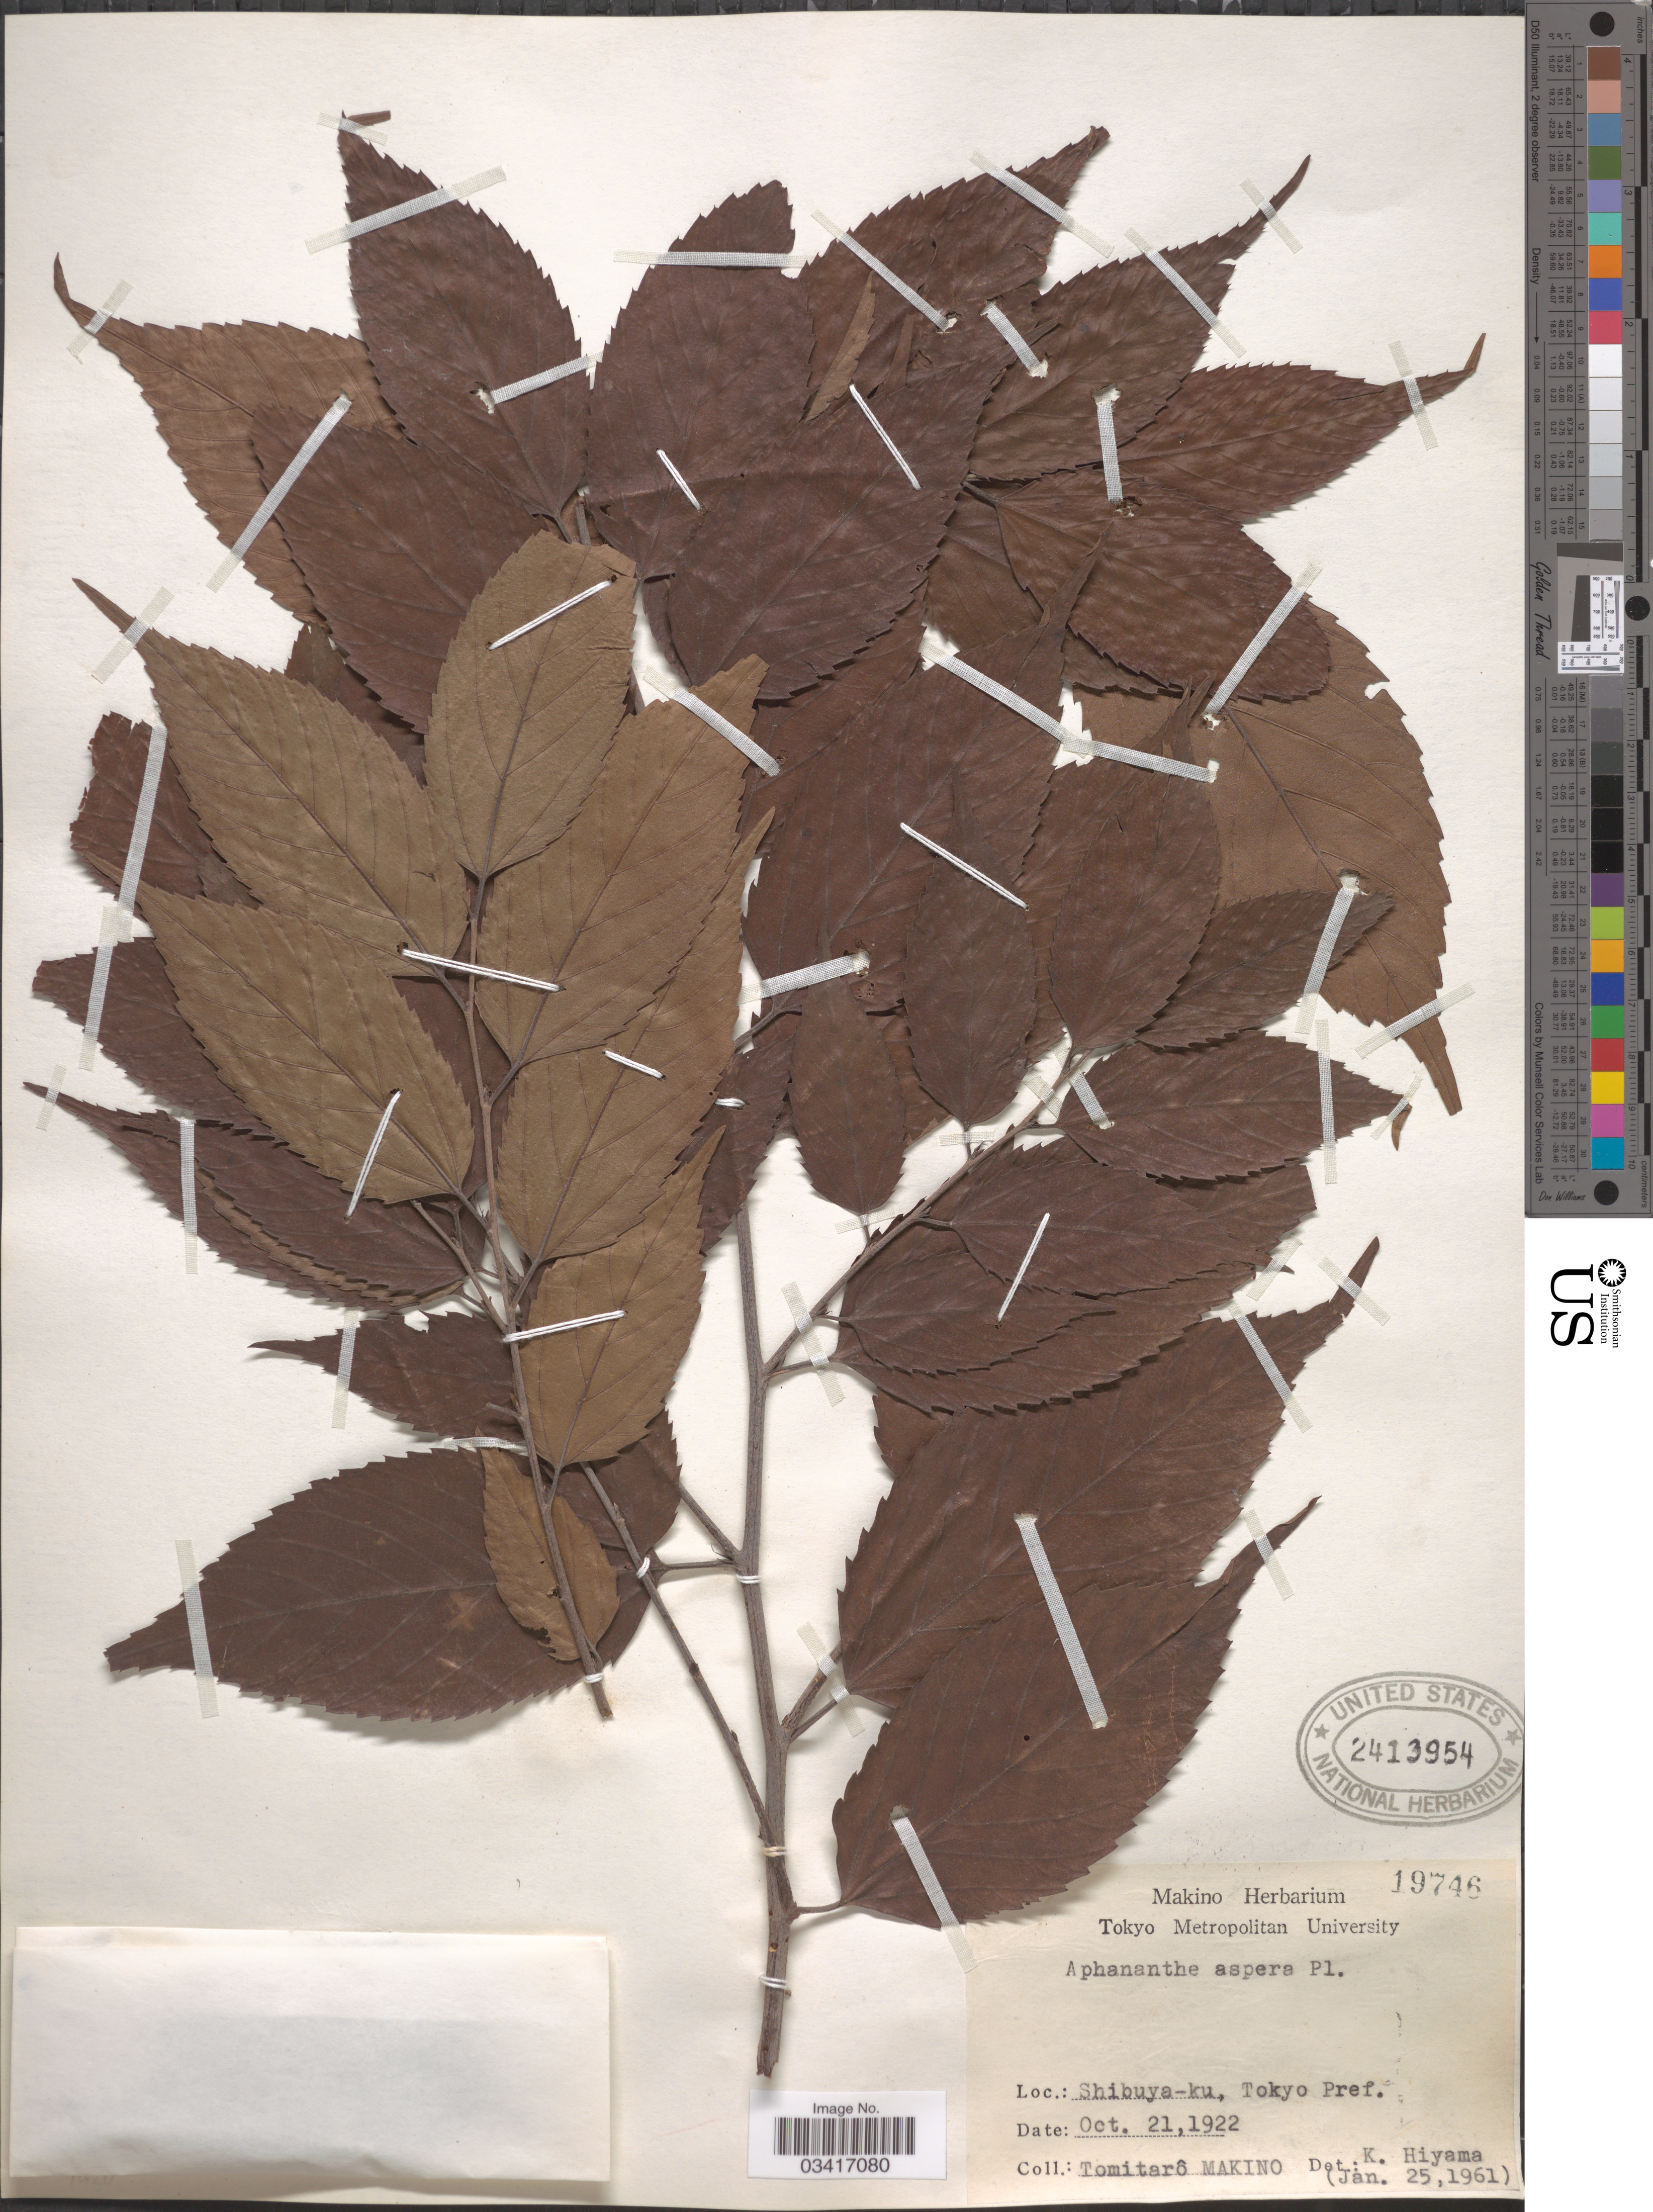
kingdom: Plantae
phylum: Tracheophyta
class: Magnoliopsida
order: Rosales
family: Cannabaceae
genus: Aphananthe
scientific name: Aphananthe aspera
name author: Planch.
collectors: T. Makino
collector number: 19746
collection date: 1922-10-21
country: Japan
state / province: Tokyo, Federal City of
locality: Shibuya-ku, Tokyo Pref.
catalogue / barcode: US 2413954